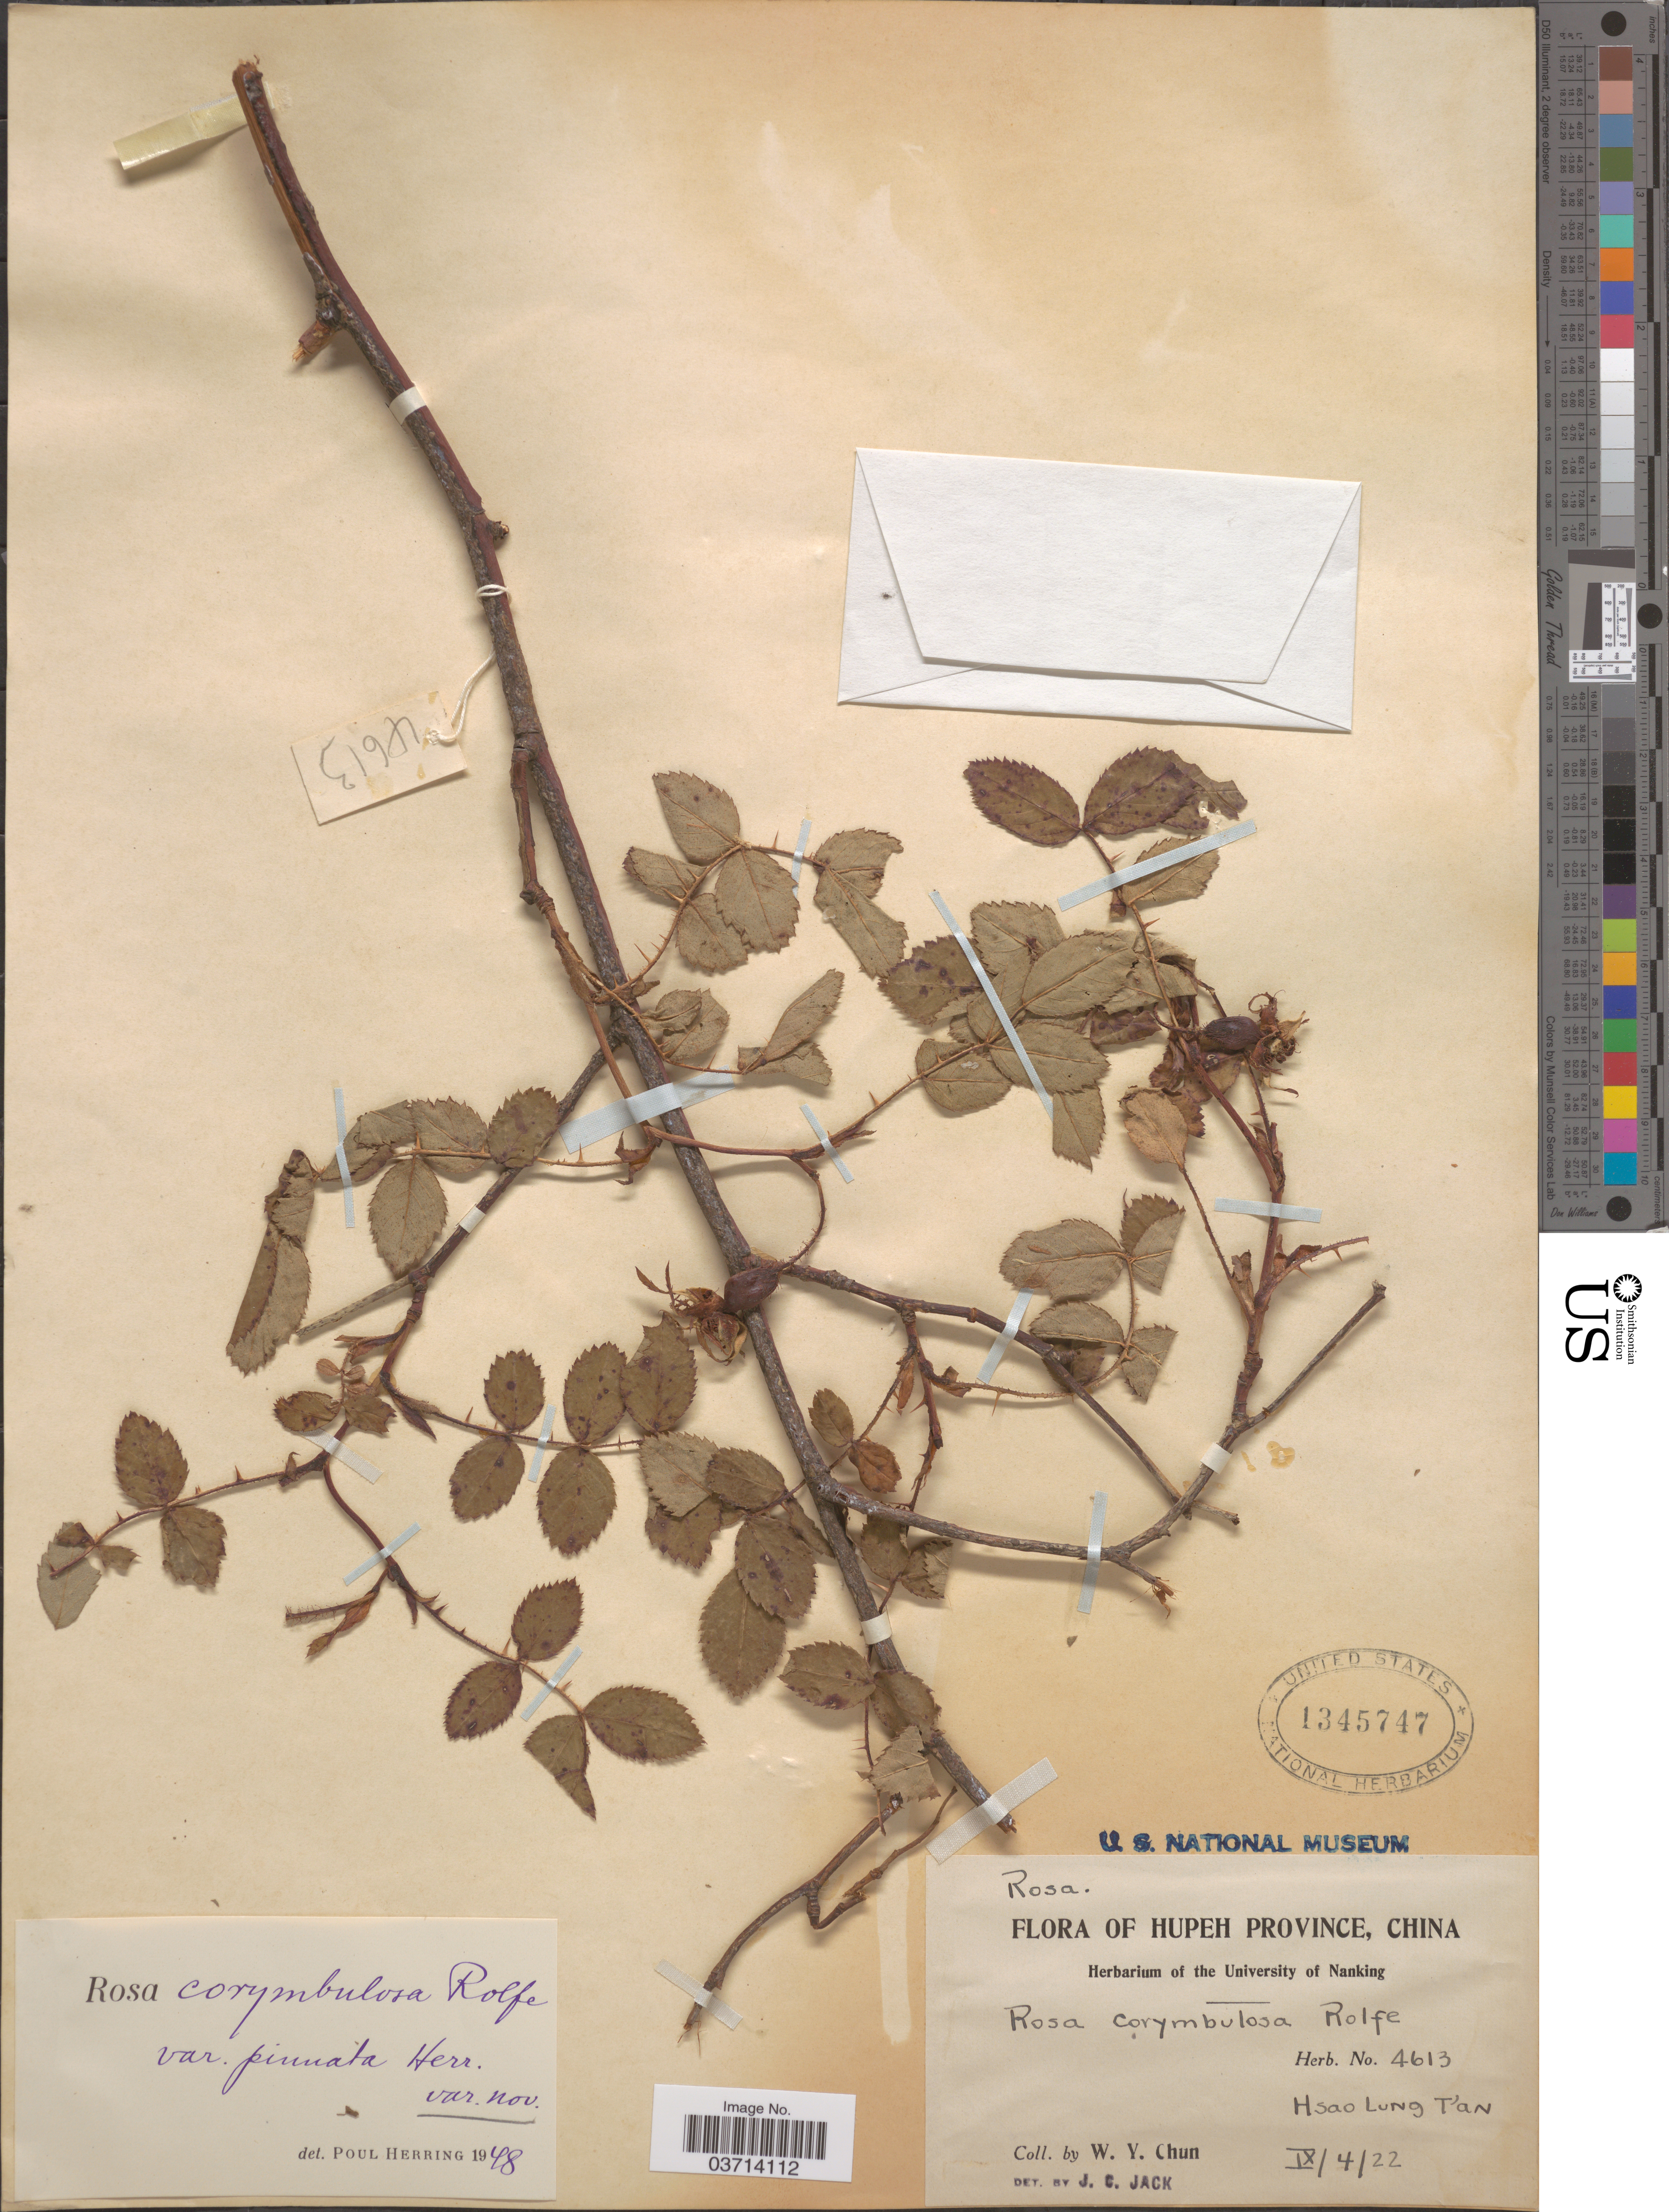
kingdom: Plantae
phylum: Tracheophyta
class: Magnoliopsida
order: Rosales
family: Rosaceae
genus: Rosa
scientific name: Rosa corymbulosa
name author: Rolfe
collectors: W. Y. Chun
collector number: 4613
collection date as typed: Transcribed d/m/y: 4/9/22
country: China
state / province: Hubei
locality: Hupeh Province. Hsao Lung T'an.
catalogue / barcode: US 1345747